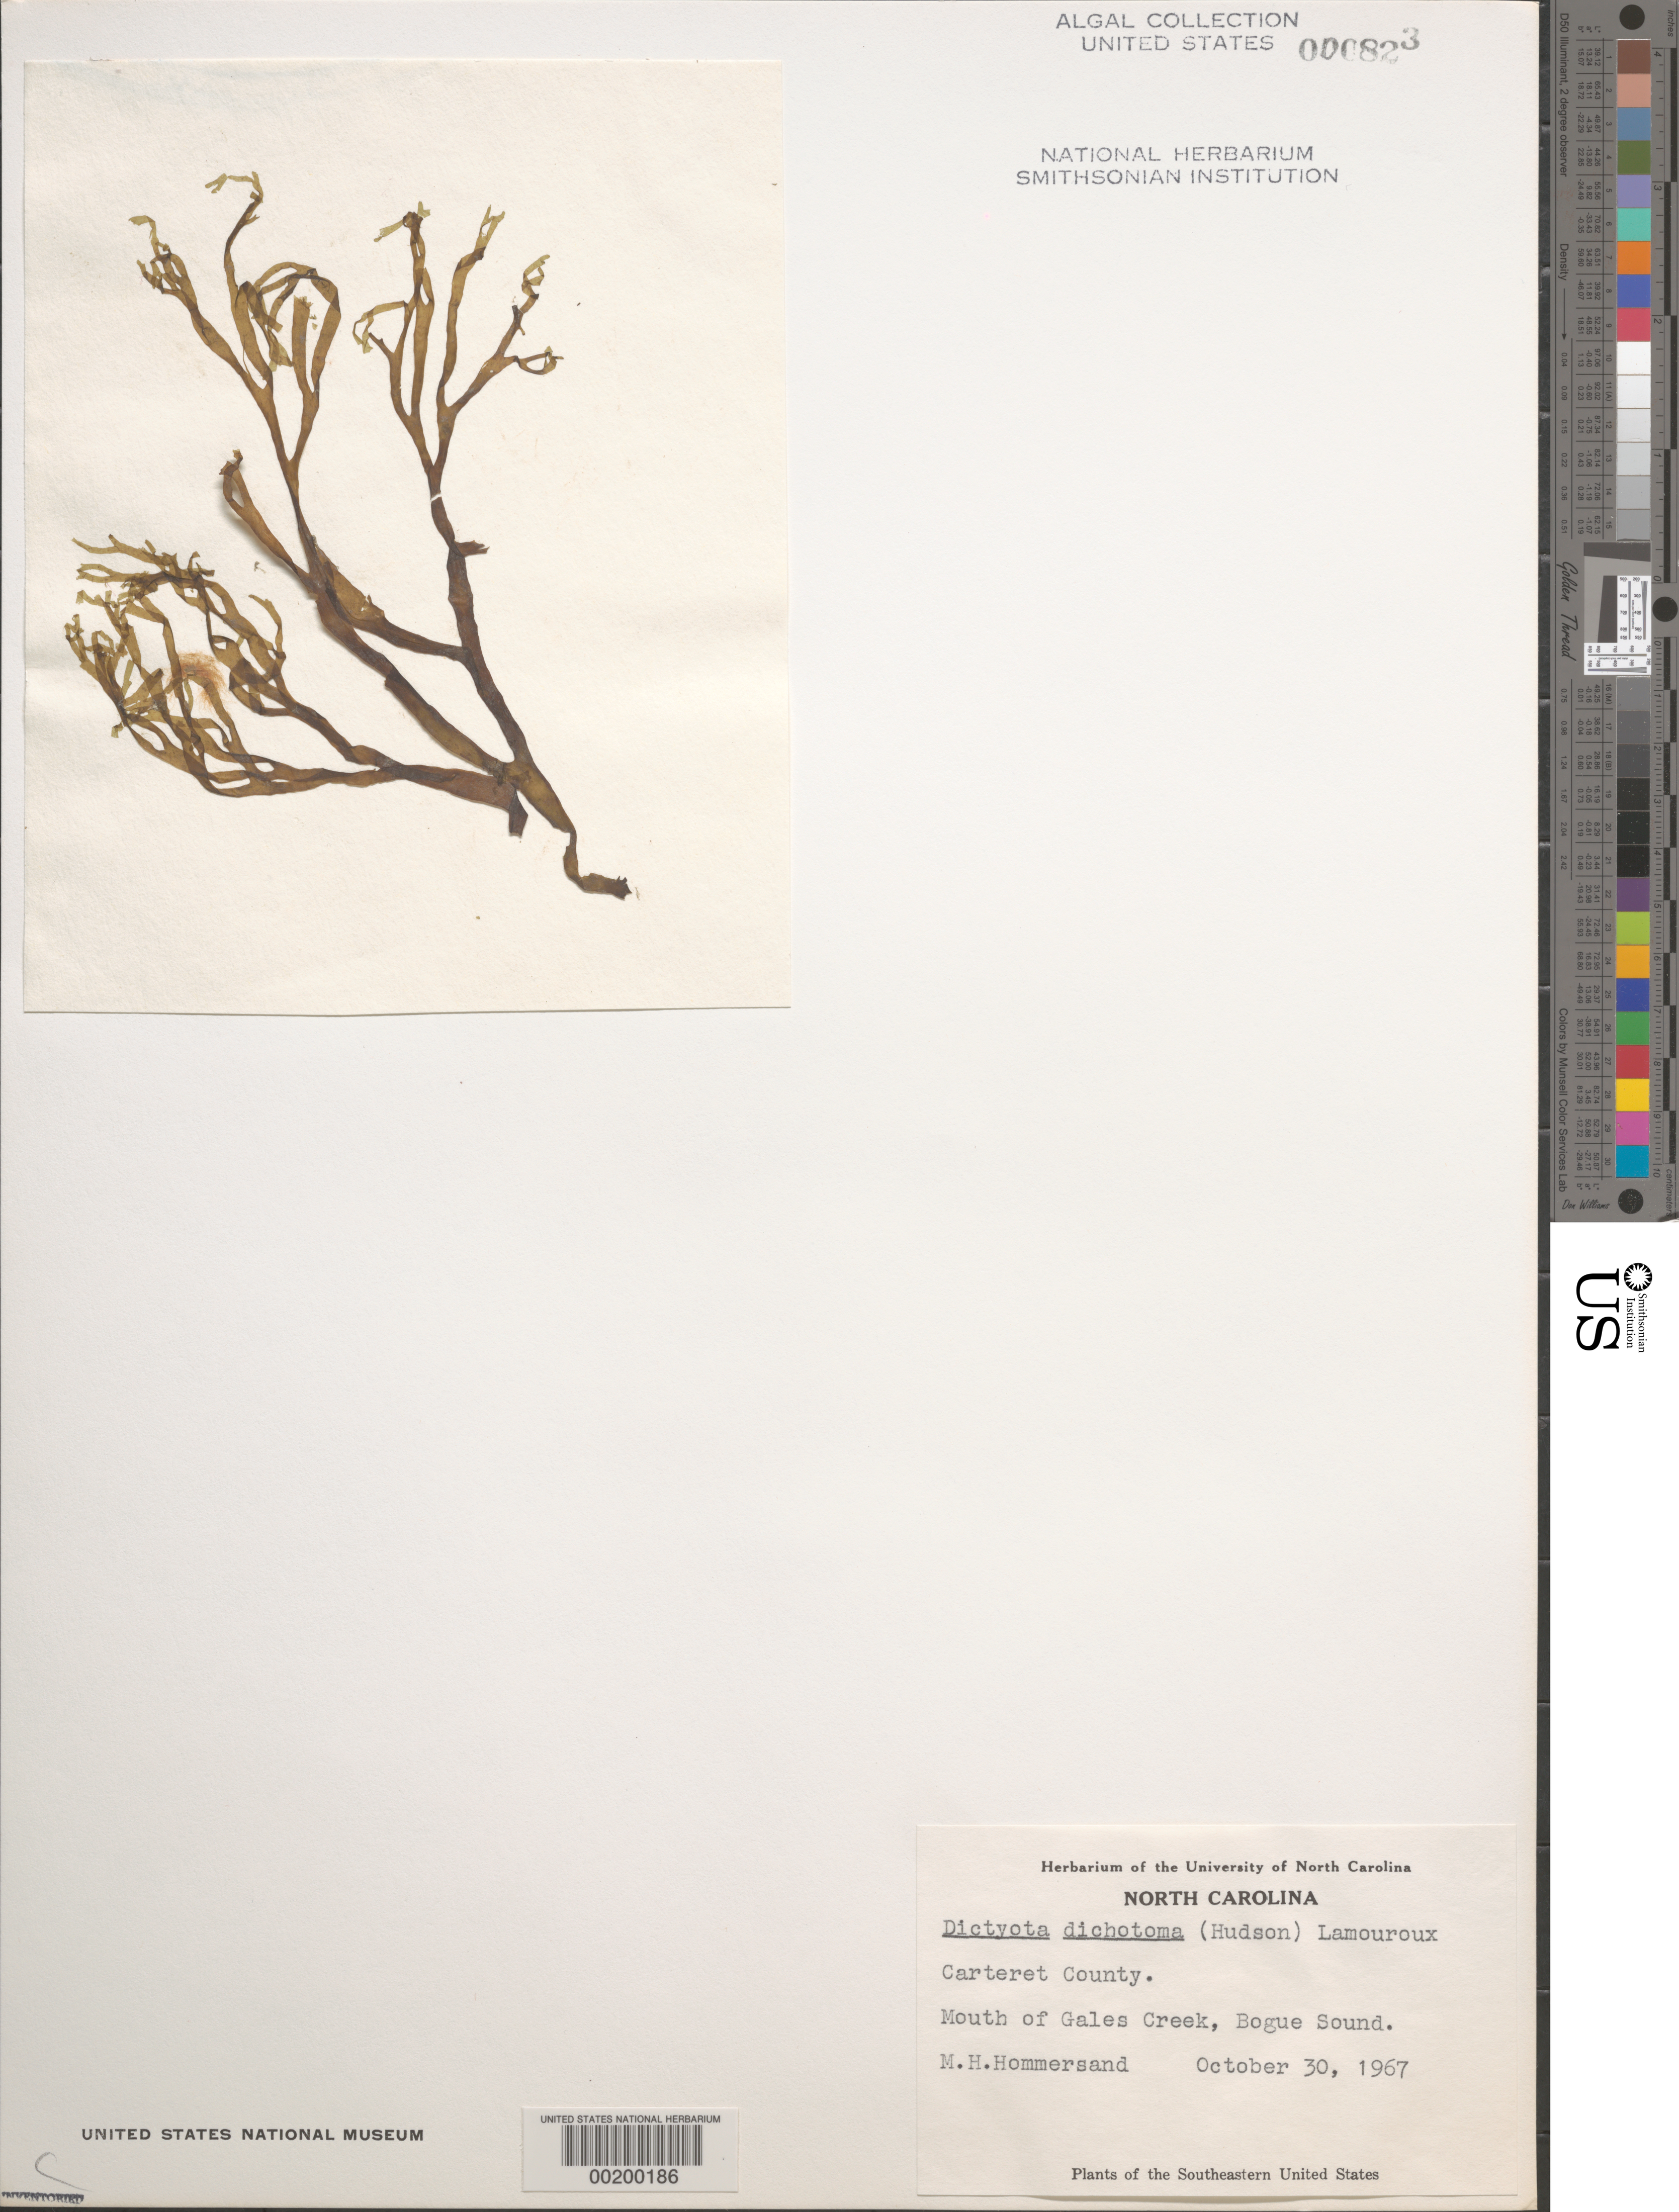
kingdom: Chromista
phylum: Ochrophyta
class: Phaeophyceae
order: Dictyotales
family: Dictyotaceae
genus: Dictyota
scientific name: Dictyota dichotoma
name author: (Huds.) J.V.Lamouroux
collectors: M. H. Hommersand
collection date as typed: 30 Oct 1967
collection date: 1967-10-30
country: United States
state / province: North Carolina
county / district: Carteret County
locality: Gales Creek mouth, Bogue Sound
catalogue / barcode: US 823